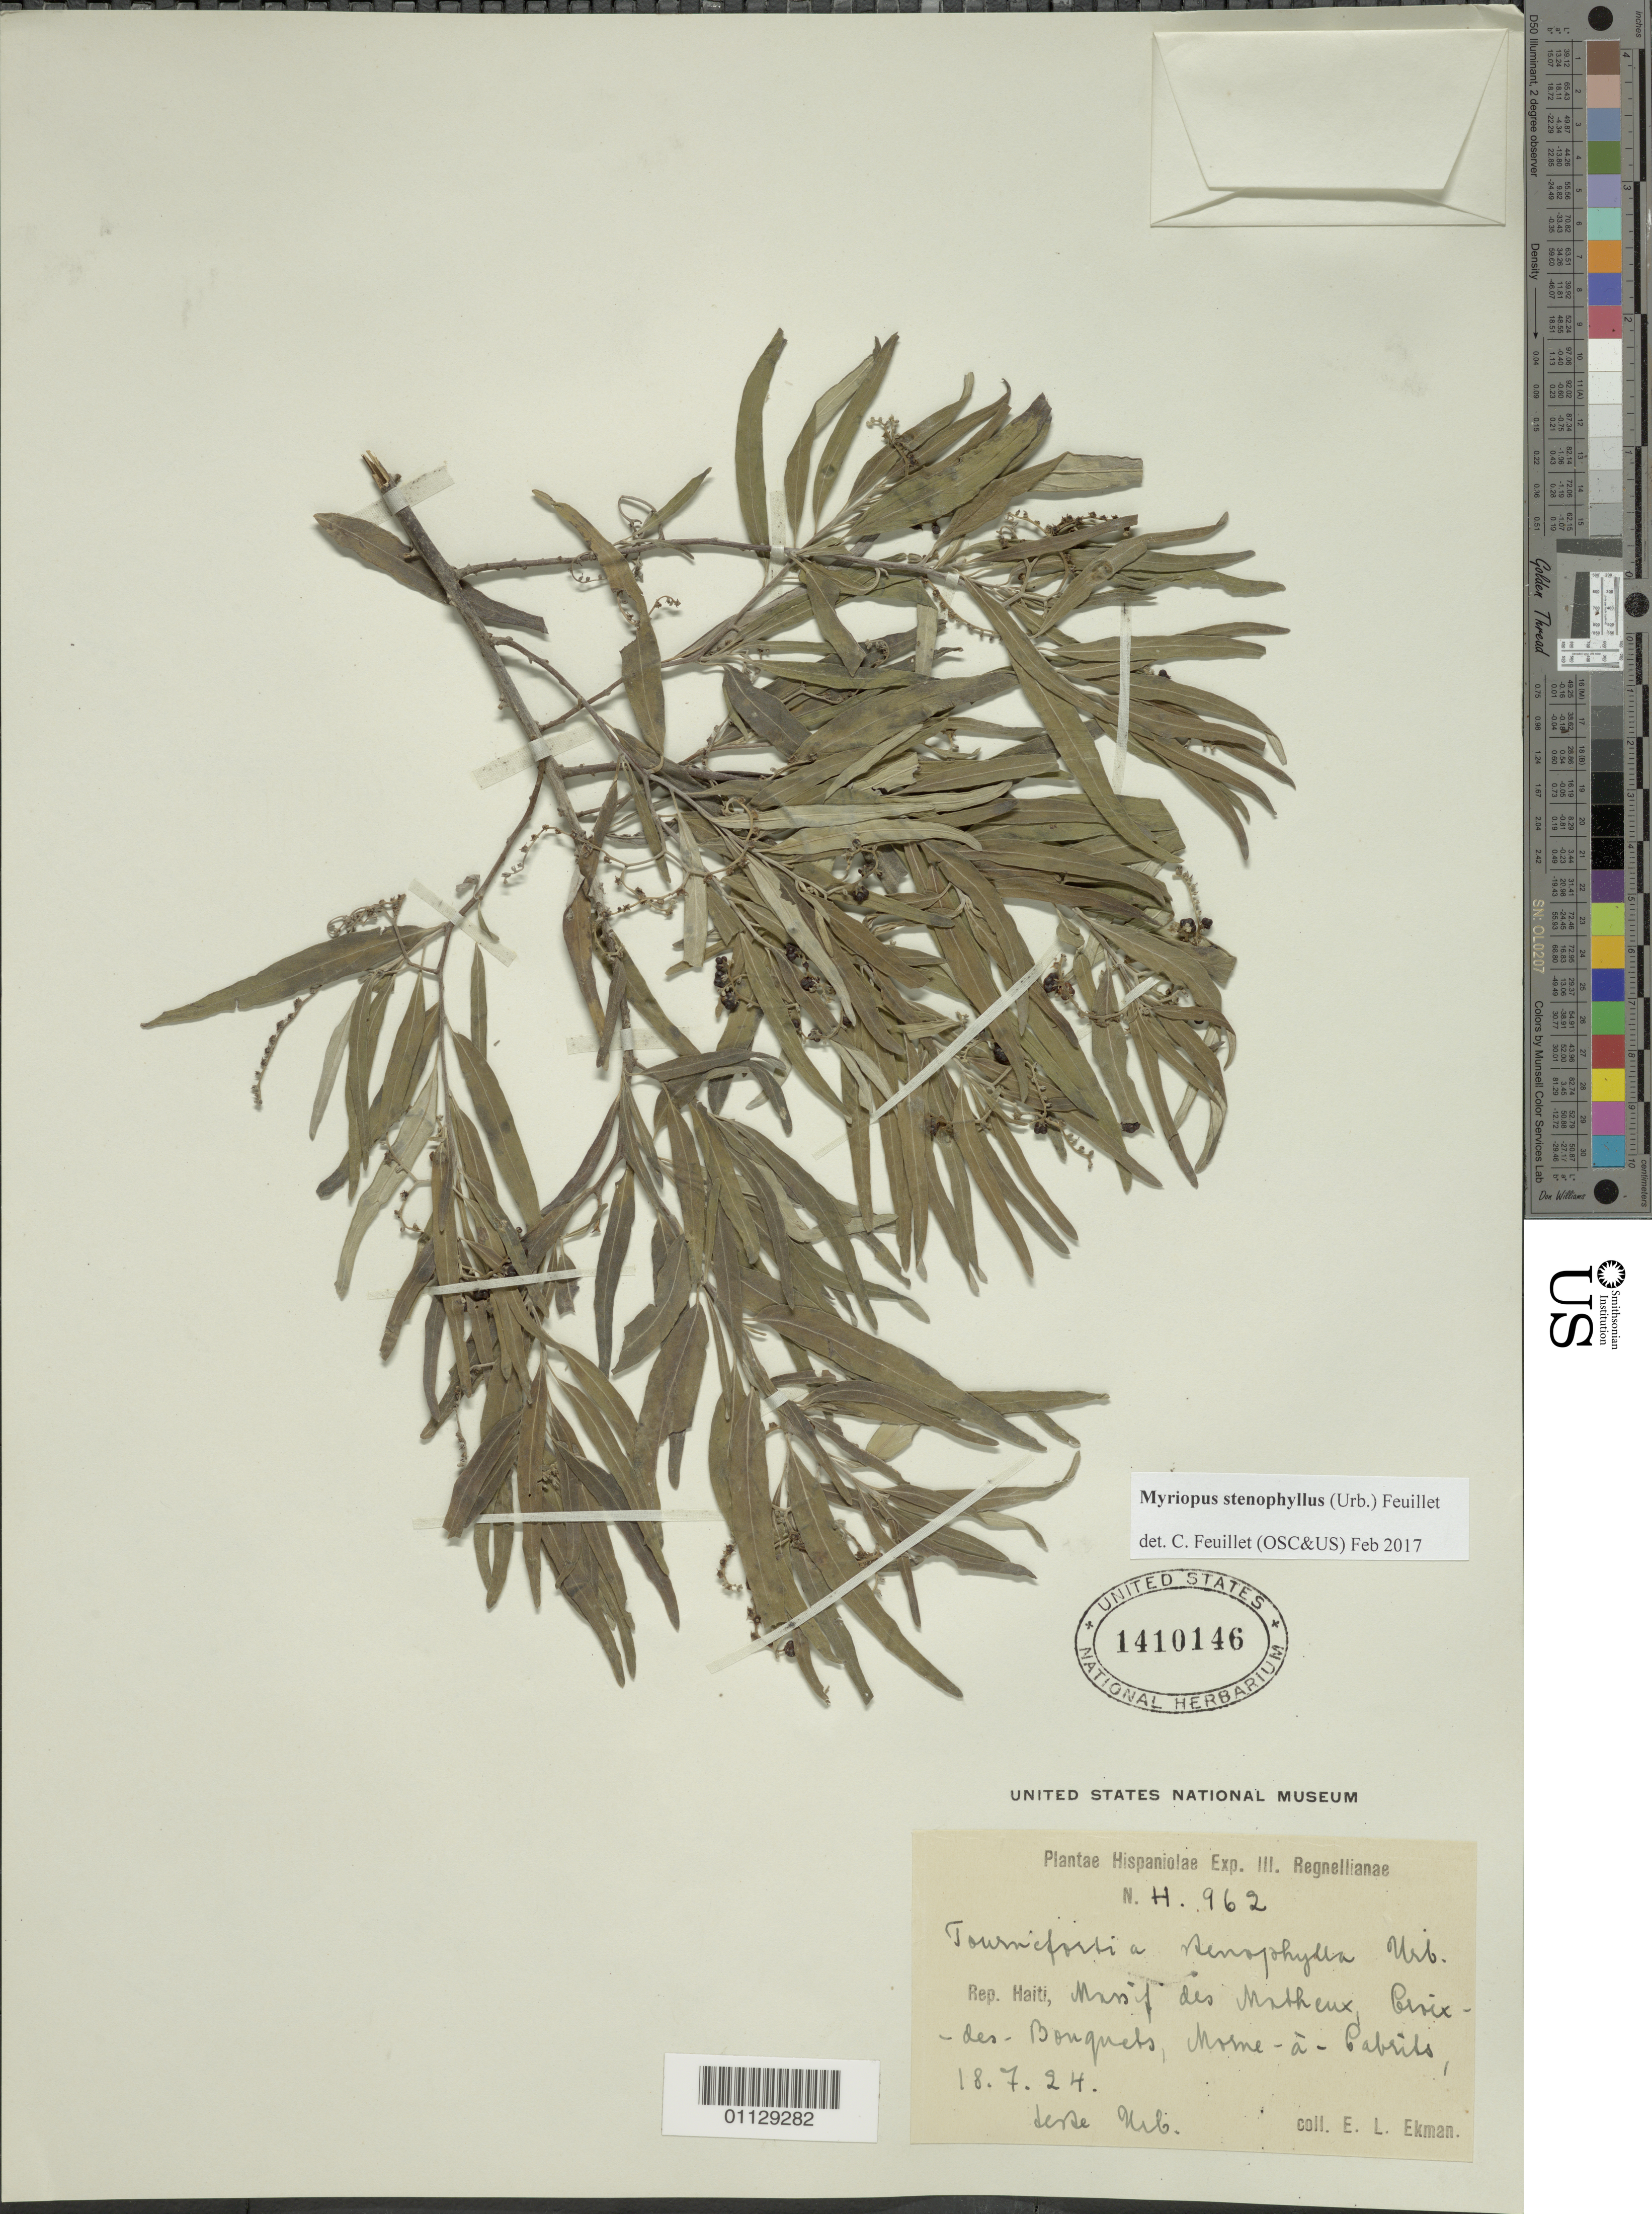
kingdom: Plantae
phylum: Tracheophyta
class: Magnoliopsida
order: Boraginales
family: Heliotropiaceae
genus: Myriopus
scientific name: Myriopus stenophyllus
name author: (Urb.) Feuillet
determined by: Feuillet, C.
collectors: E. L. Ekman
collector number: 962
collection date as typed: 18 Jul 1924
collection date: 1924-07-18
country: Haiti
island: Hispaniola I.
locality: Massif des Matheaux. Croix-des-Bouquets, Morne-à-Cabrils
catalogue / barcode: US 1410146